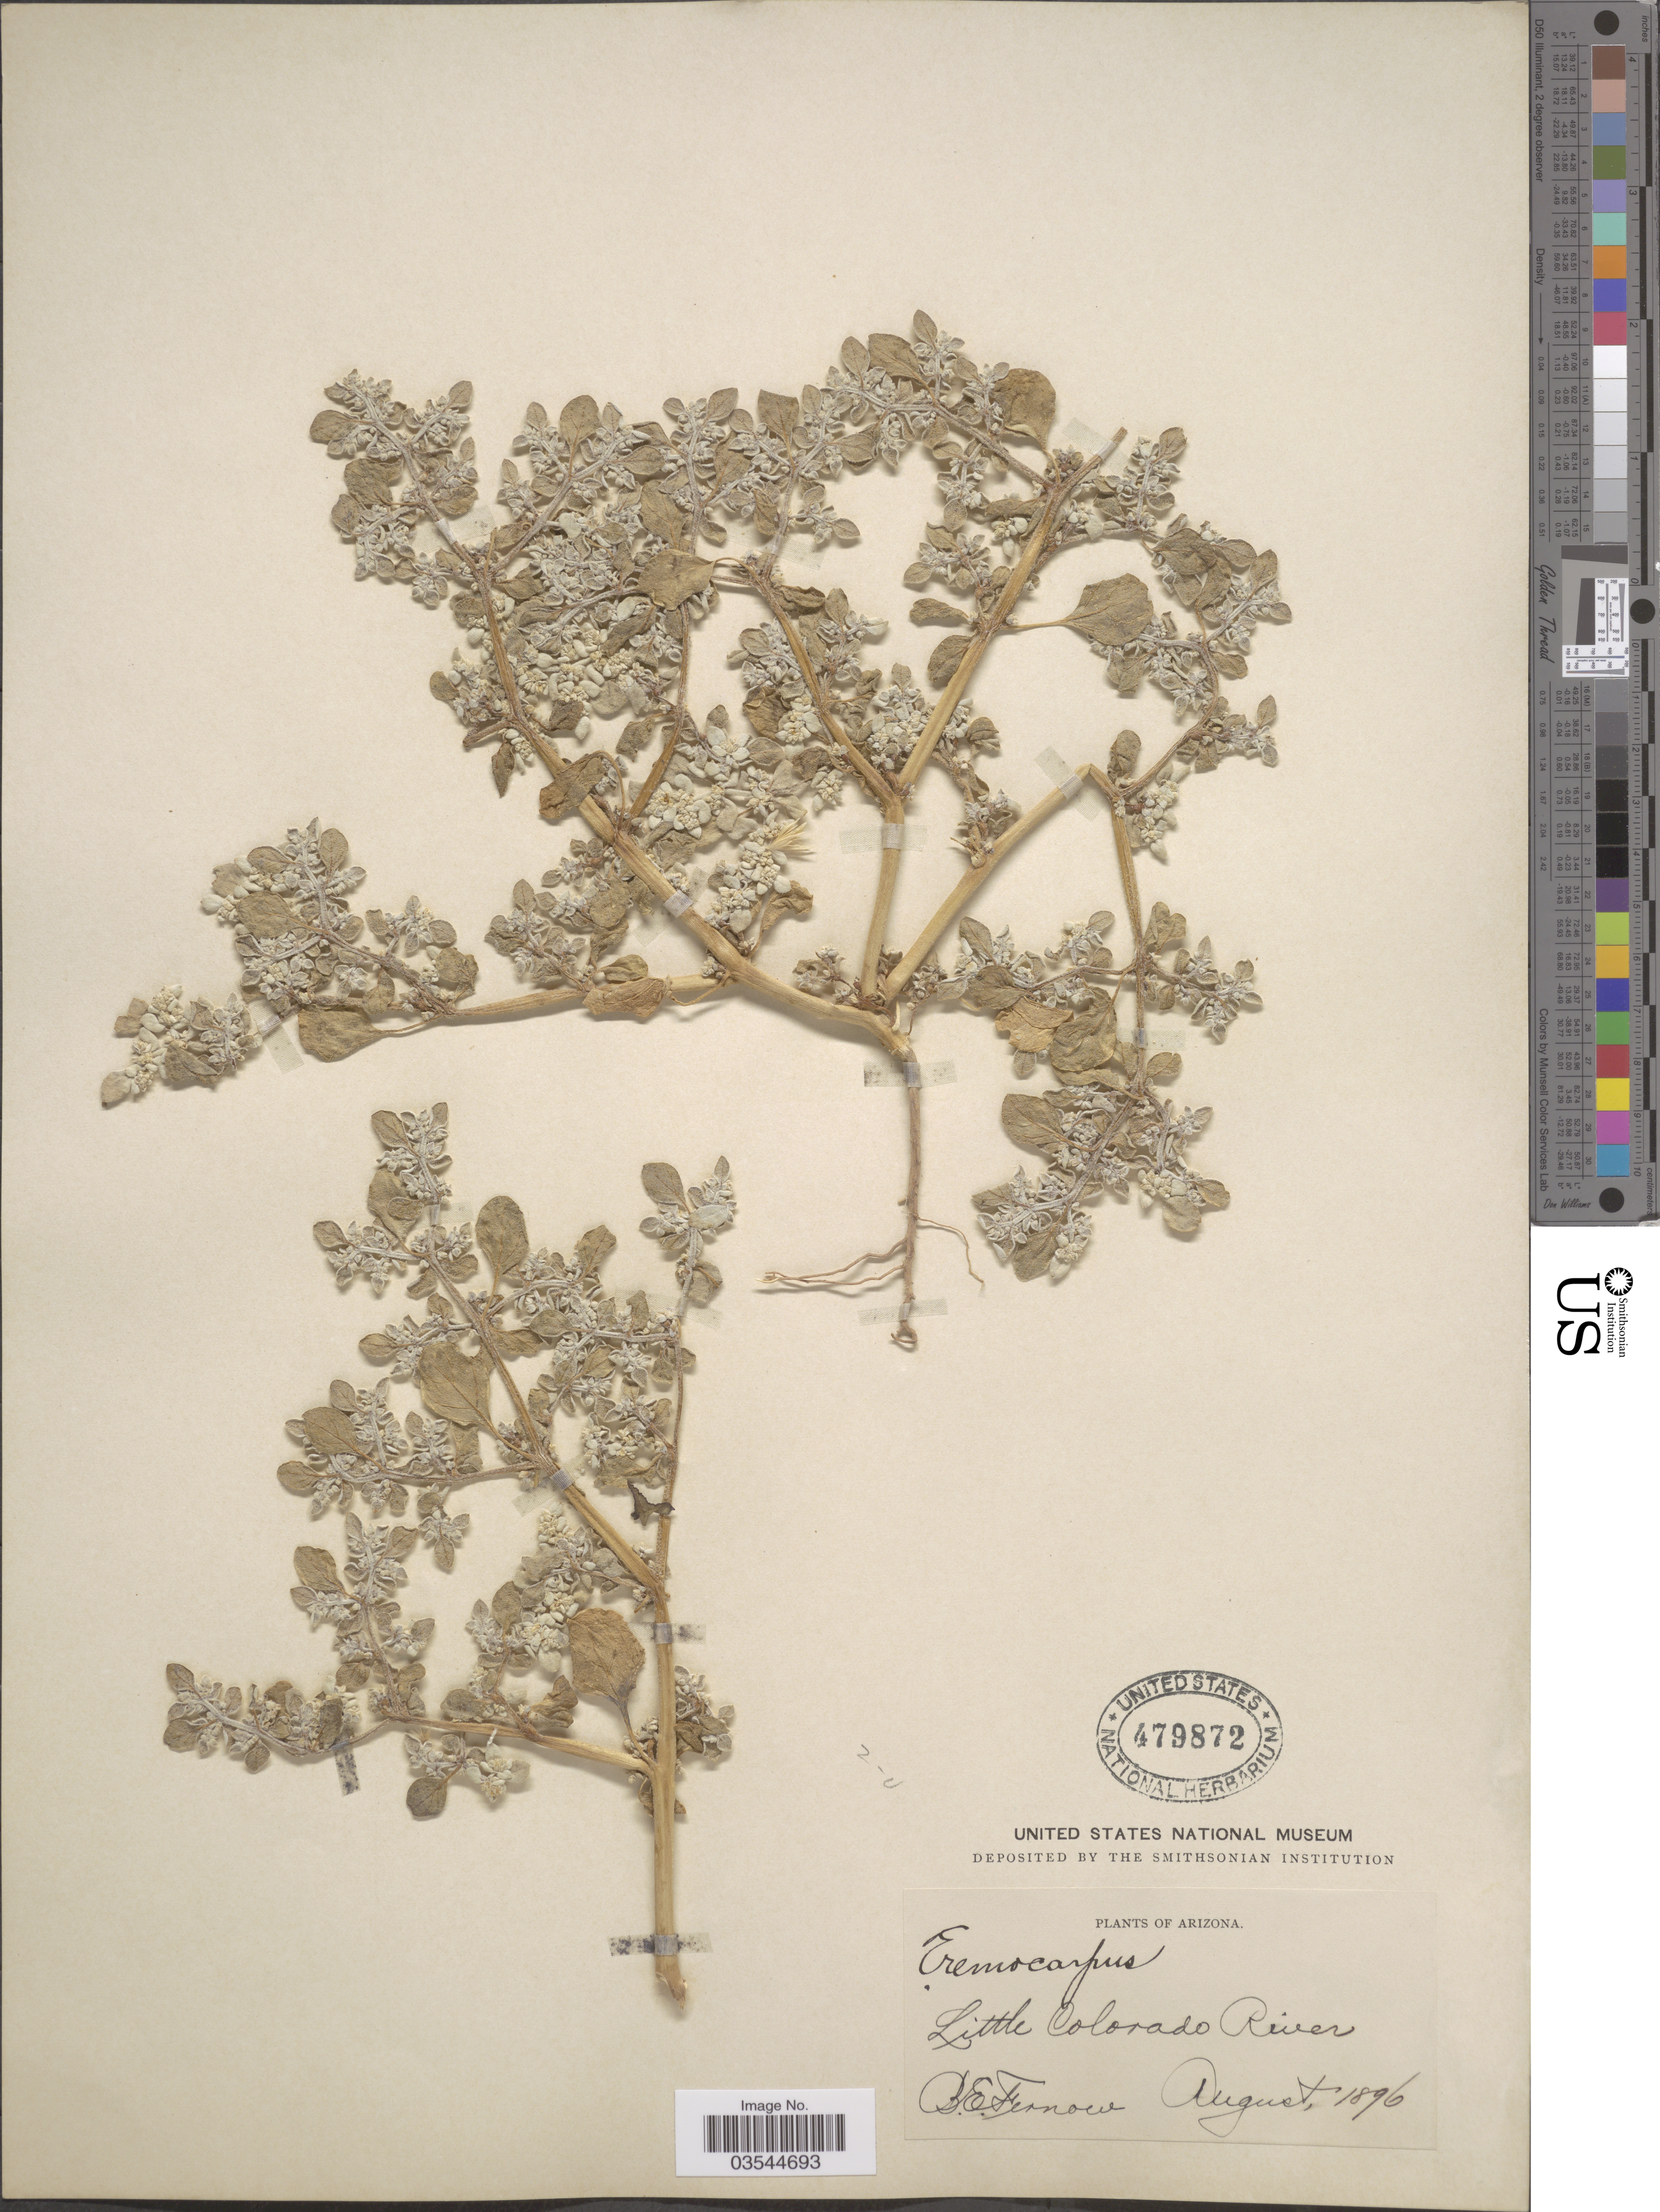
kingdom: Plantae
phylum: Tracheophyta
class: Magnoliopsida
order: Caryophyllales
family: Amaranthaceae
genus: Tidestromia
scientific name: Tidestromia lanuginosa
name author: (Nutt.) Standl.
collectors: B. Fernow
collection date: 1896-08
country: United States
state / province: Arizona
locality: Little Colorado River.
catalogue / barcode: US 479872